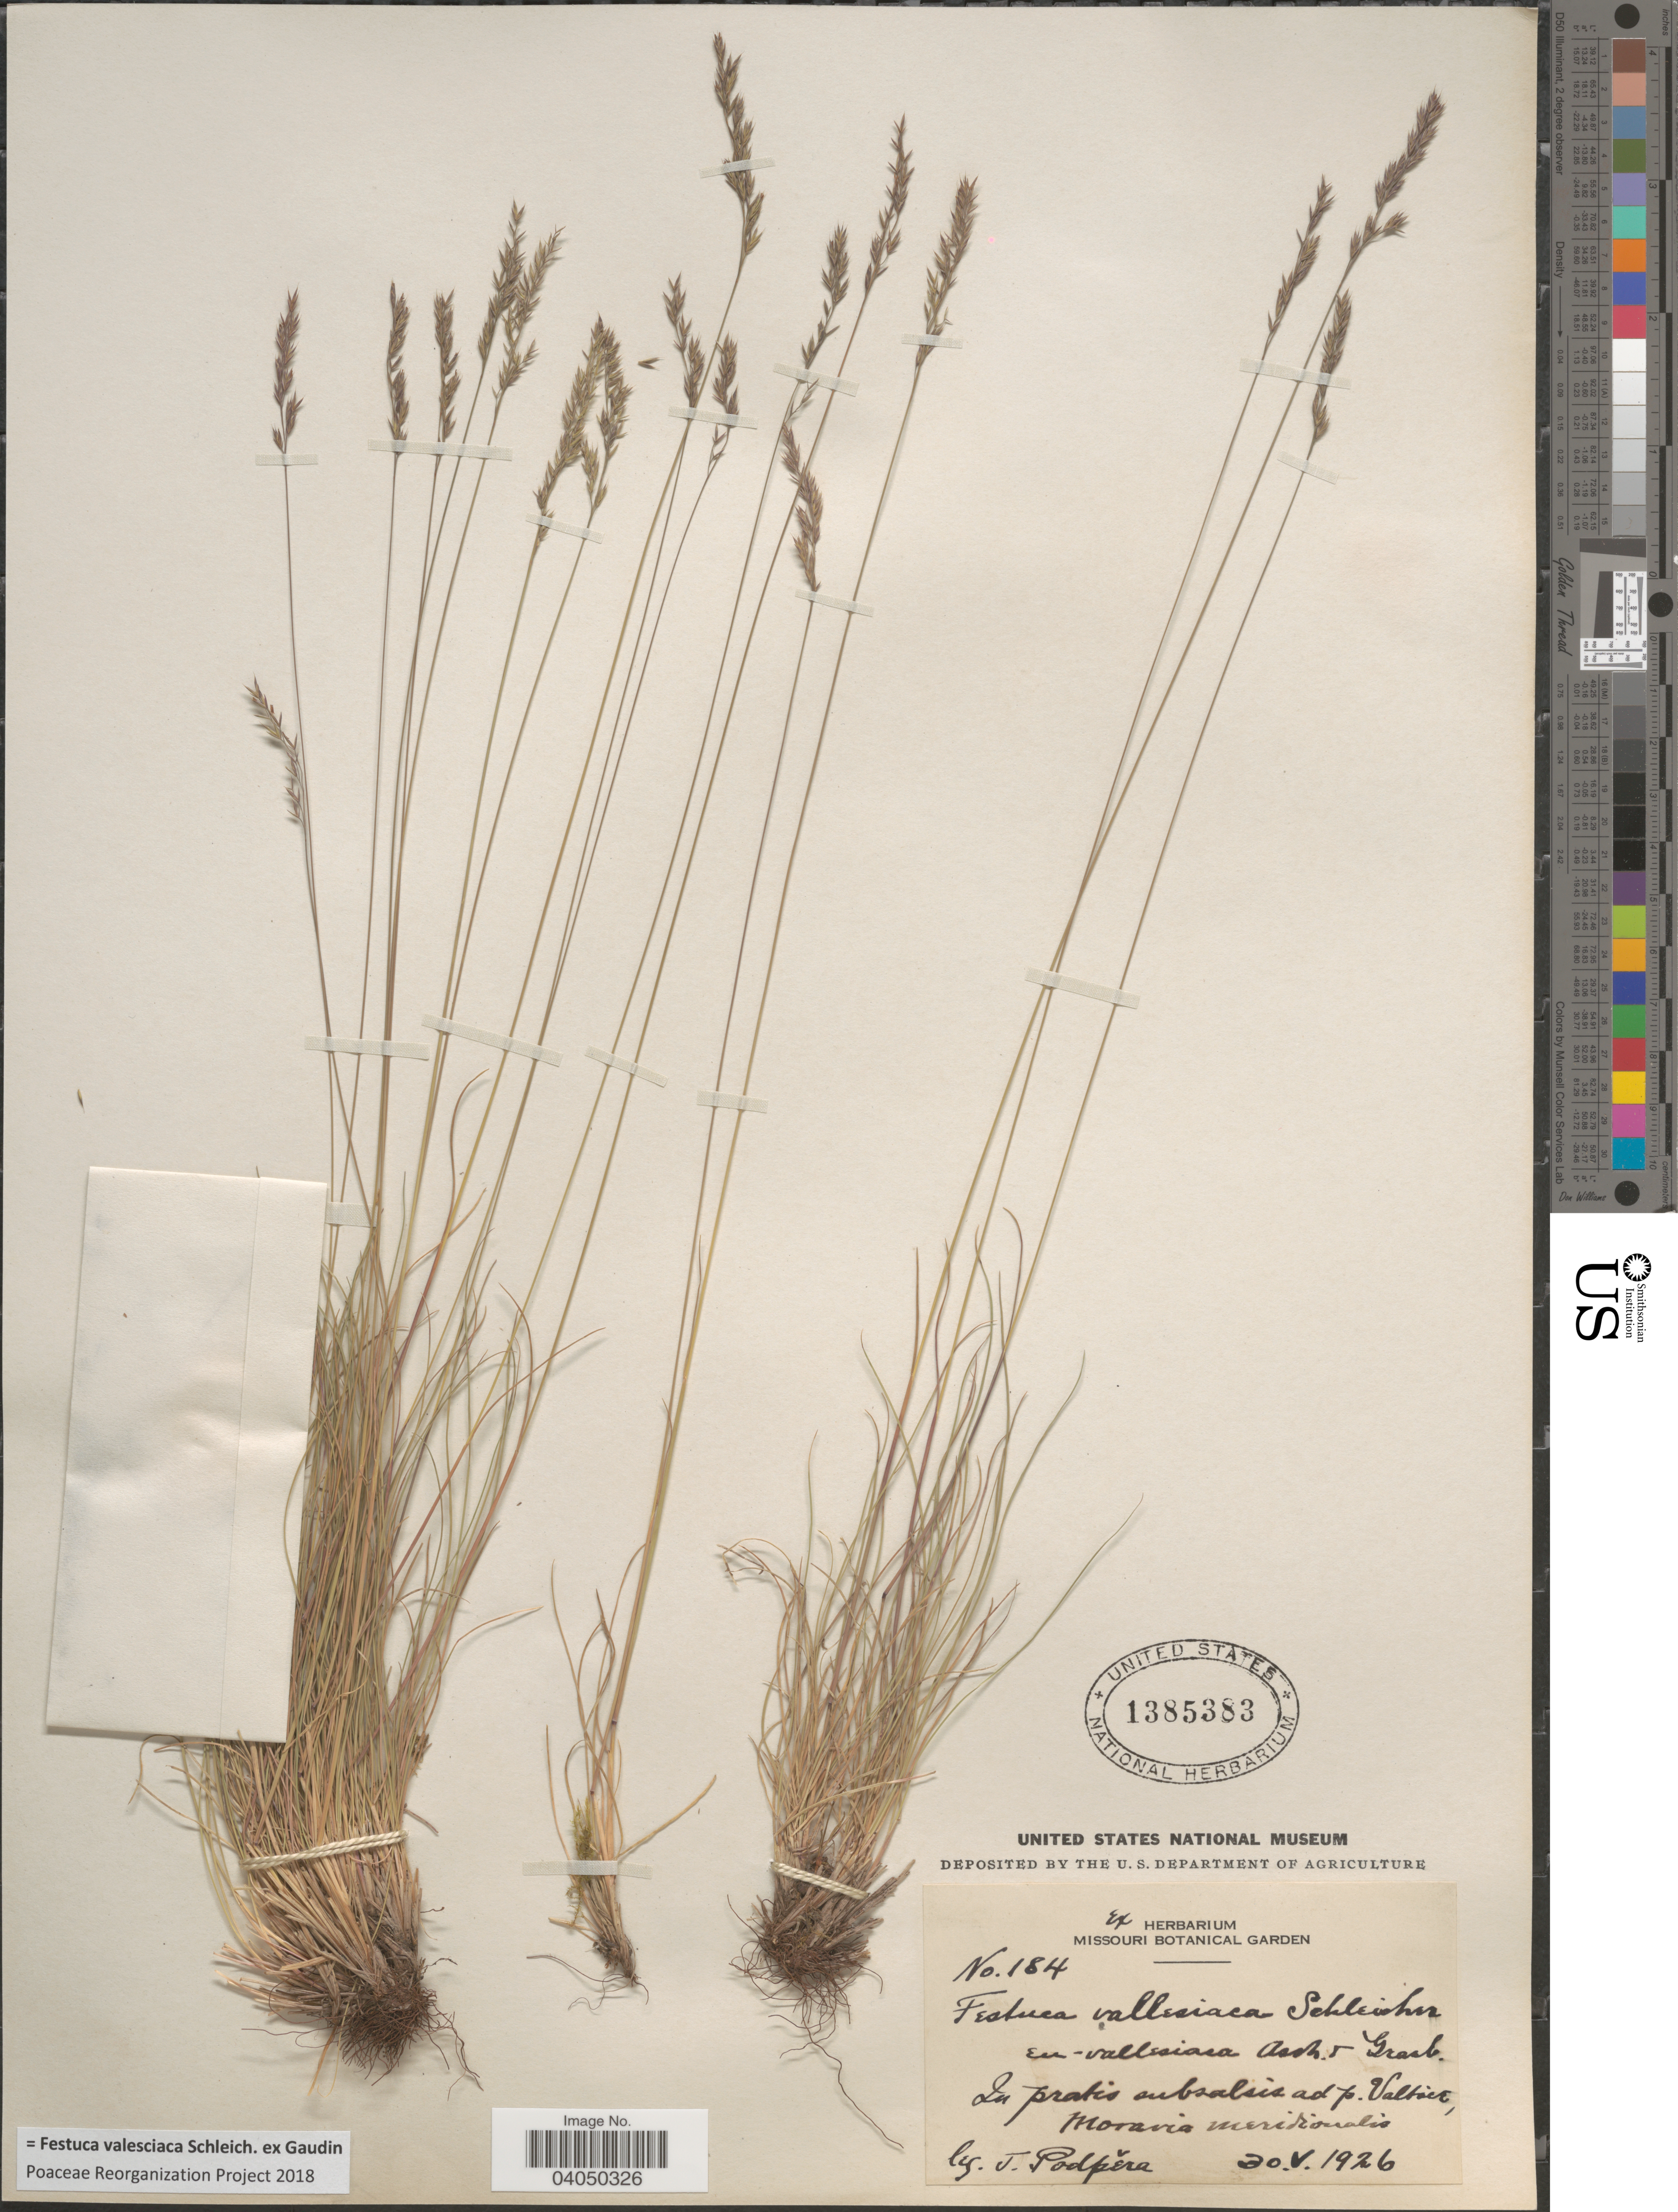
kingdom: Plantae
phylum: Tracheophyta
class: Liliopsida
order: Poales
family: Poaceae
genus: Festuca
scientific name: Festuca valesiaca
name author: Schleich. ex Gaudin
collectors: J. Podpera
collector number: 184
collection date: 1926-05-30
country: Czechia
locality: In pratis subsalsis ad p. Valtice, Moravia meridionalis.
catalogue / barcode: US 1385383